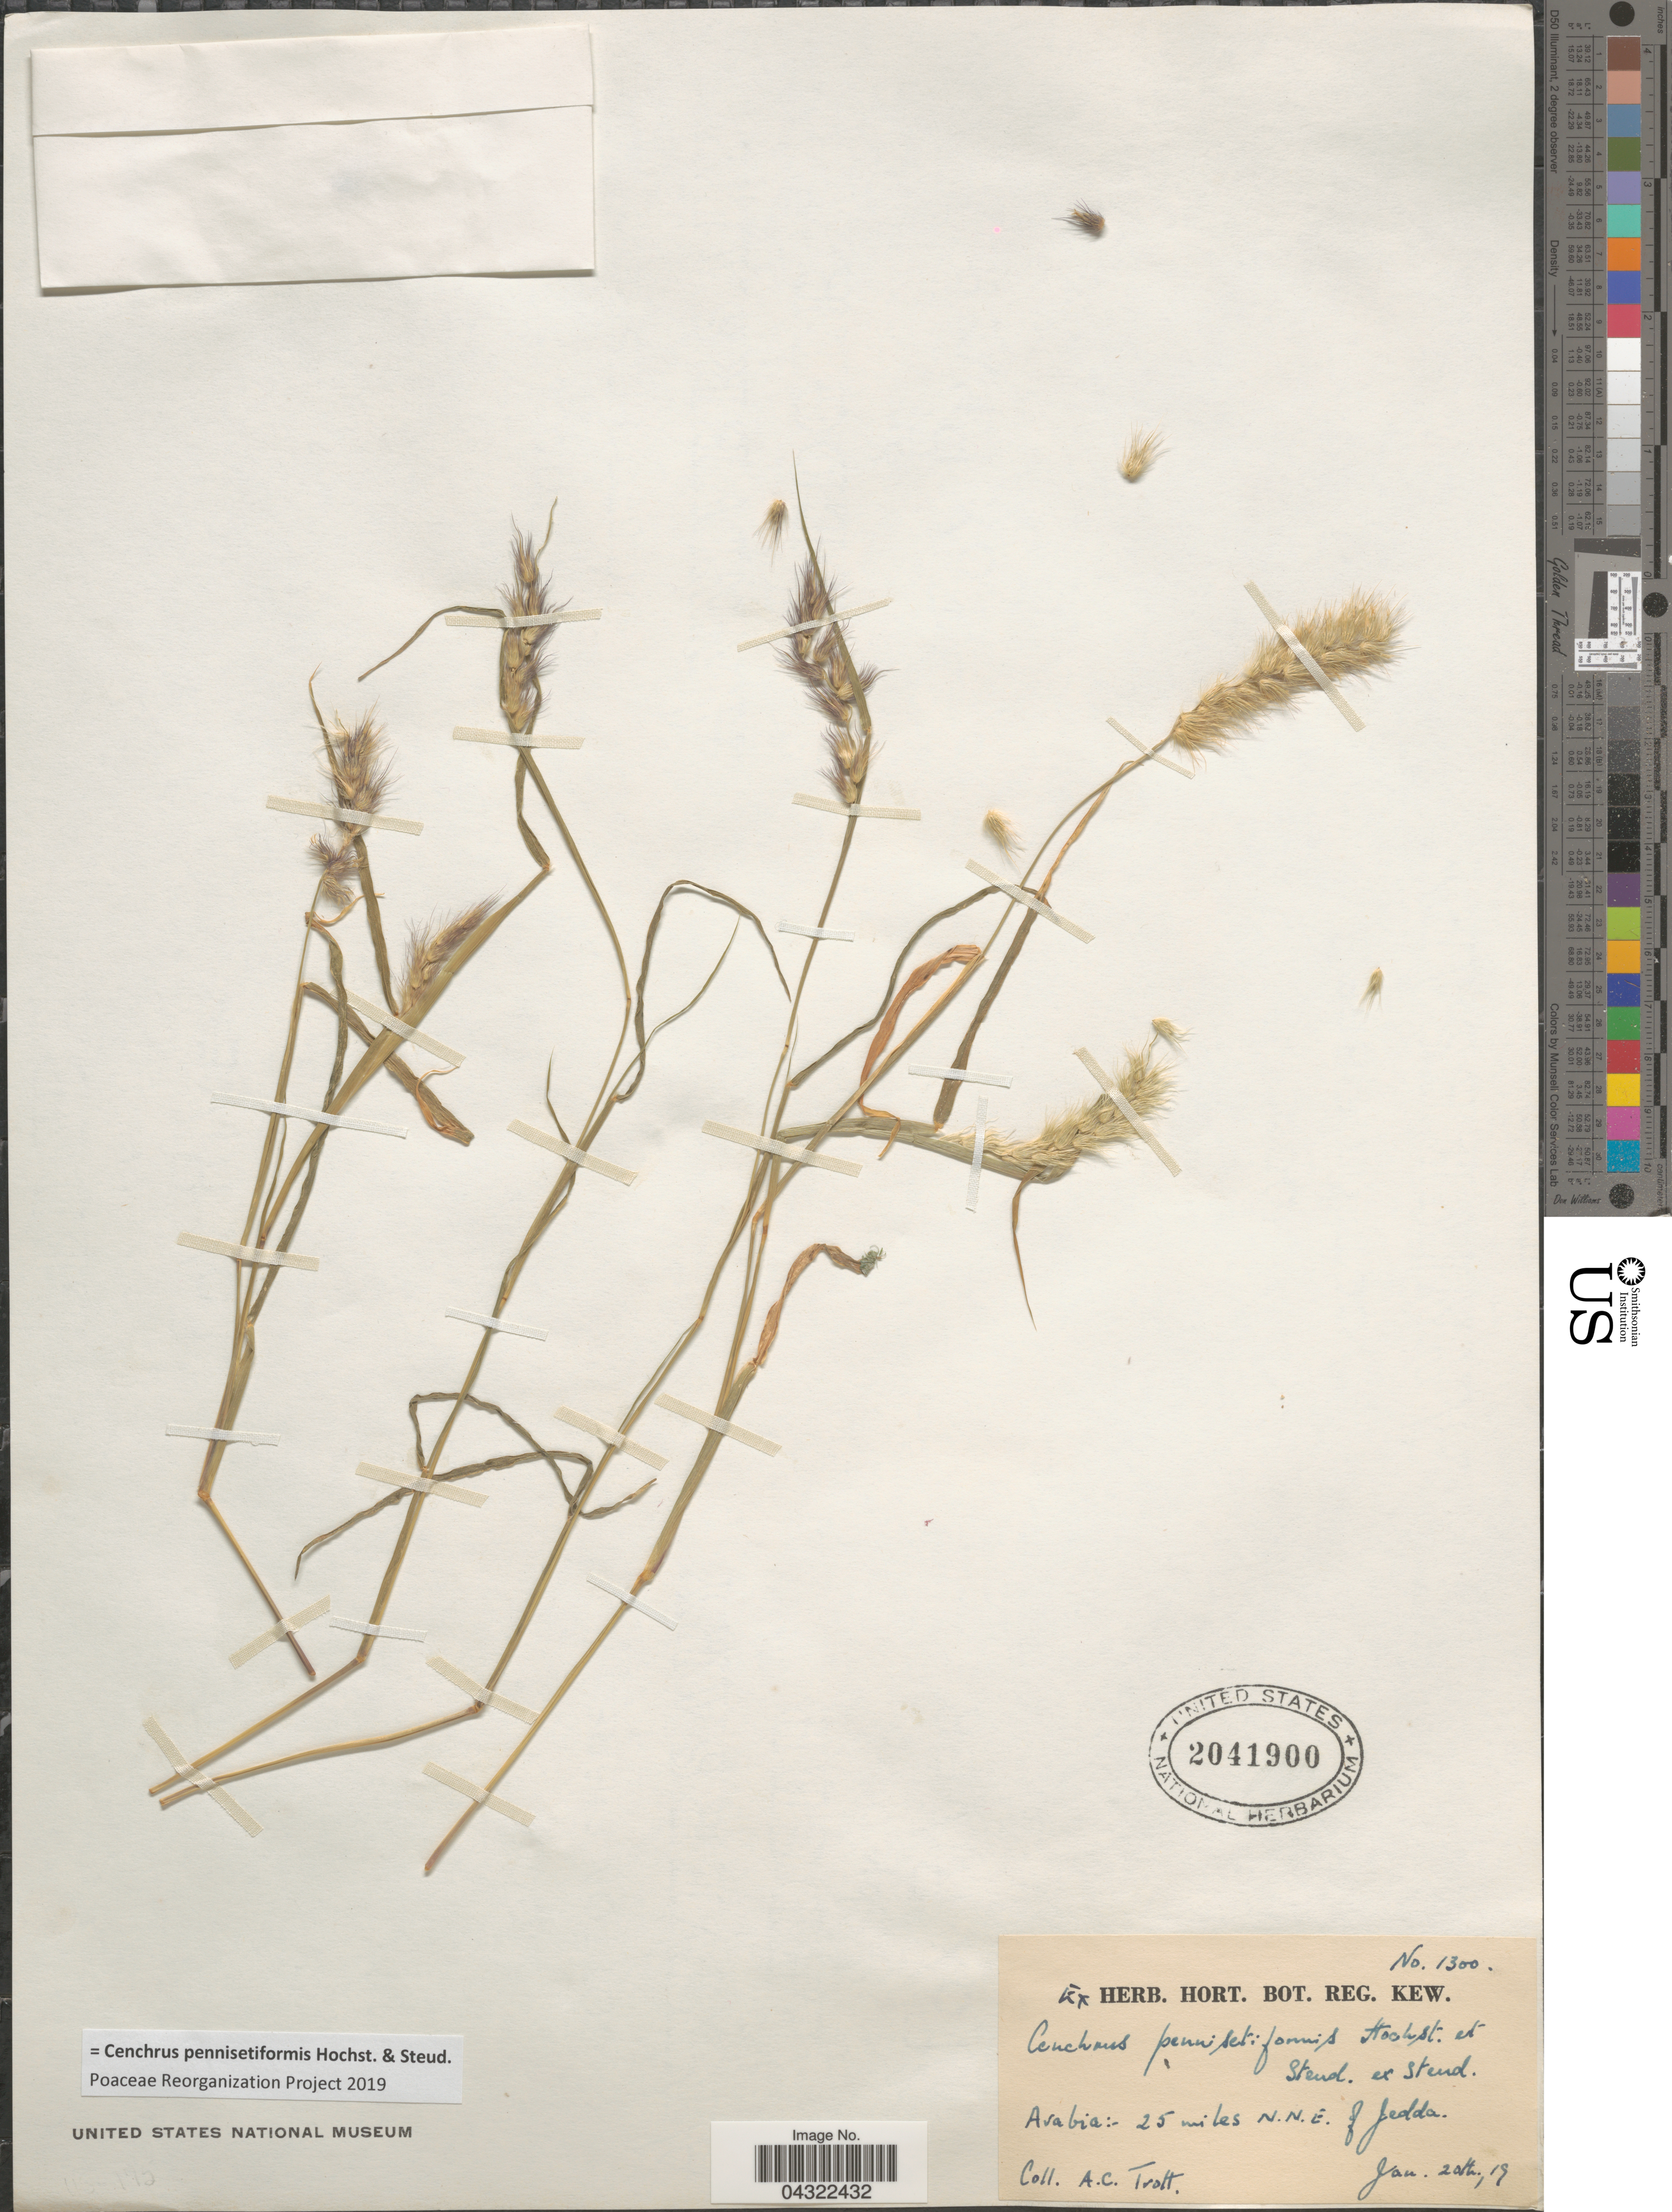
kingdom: Plantae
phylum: Tracheophyta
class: Liliopsida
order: Poales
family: Poaceae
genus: Cenchrus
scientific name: Cenchrus pennisetiformis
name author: Hochst. & Steud. ex Steud.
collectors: A. Trott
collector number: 1300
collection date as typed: Transcribed d/m/y: 20/1/19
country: Saudi Arabia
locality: Arabia: 25 miles N.N.E. of Jedda.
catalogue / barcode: US 2041900